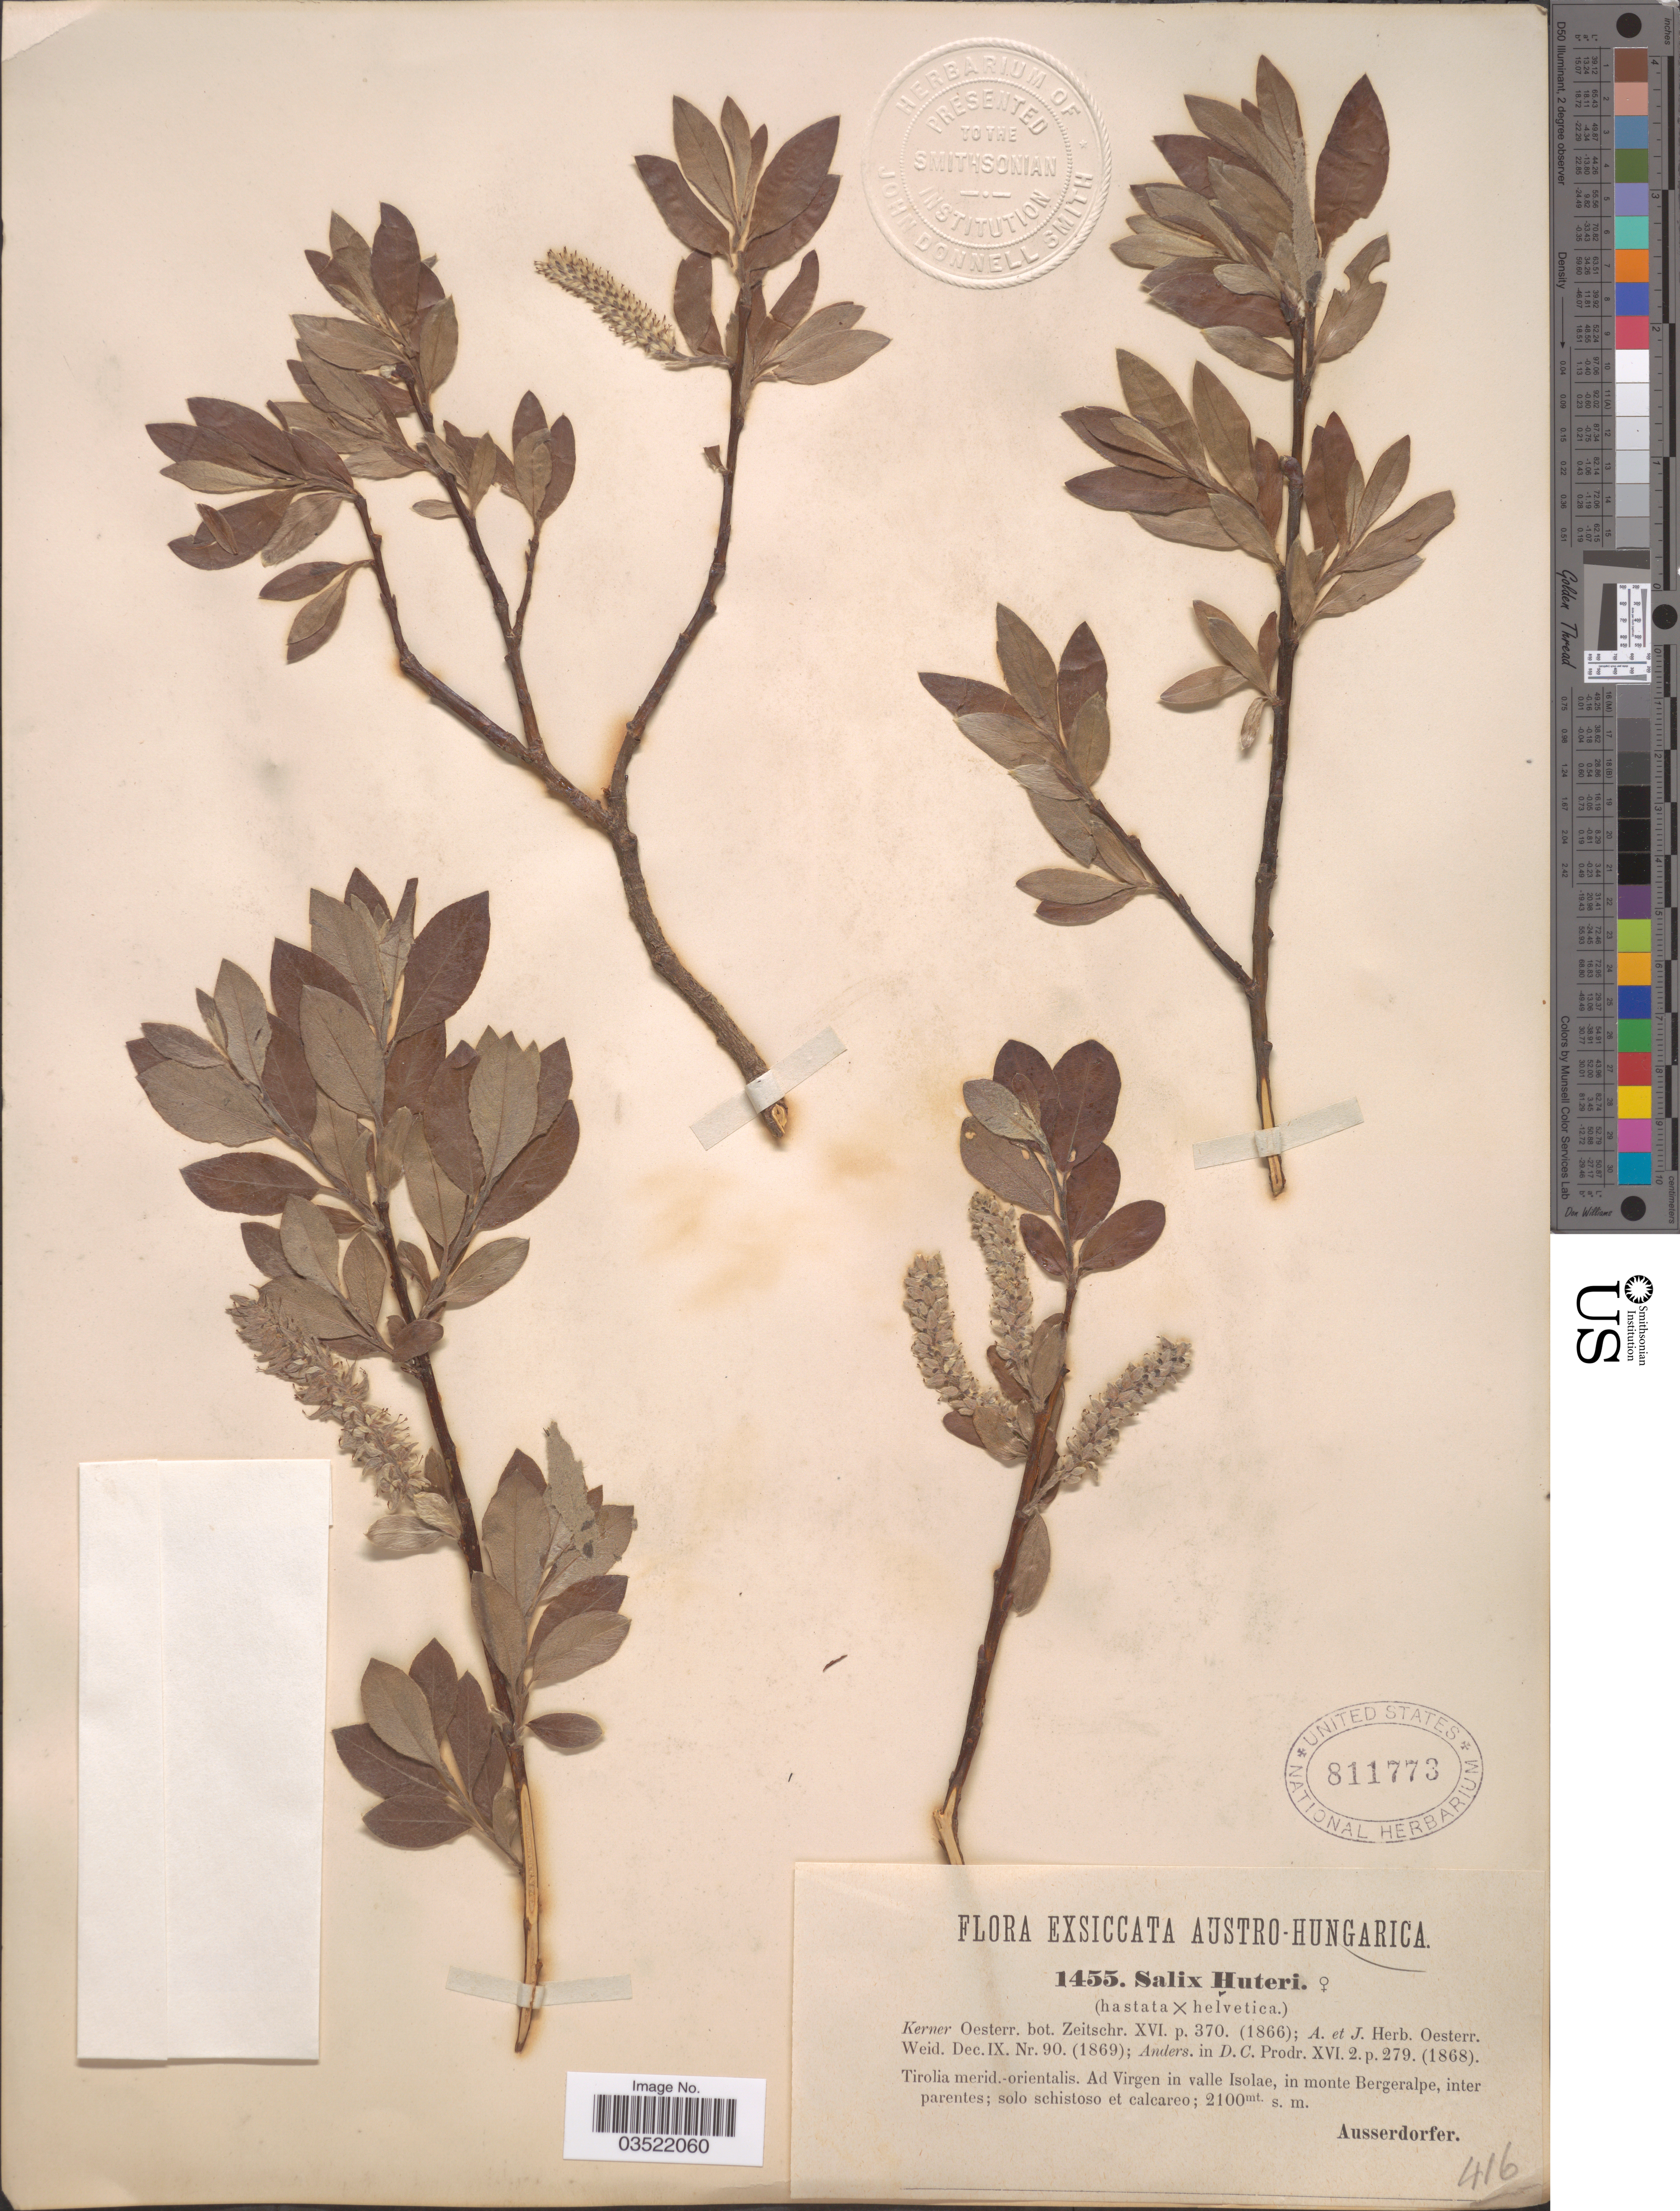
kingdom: Plantae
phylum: Tracheophyta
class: Magnoliopsida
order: Malpighiales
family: Salicaceae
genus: Salix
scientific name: Salix huteri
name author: A. Kern.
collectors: Ausserdorfer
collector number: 1455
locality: Tirolia merid.-orientalis. Ad Virgen in valle Isolae, in monte Bergeralpe, inter parentes. Austro-Hungarica.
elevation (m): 2100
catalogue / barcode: US 811773